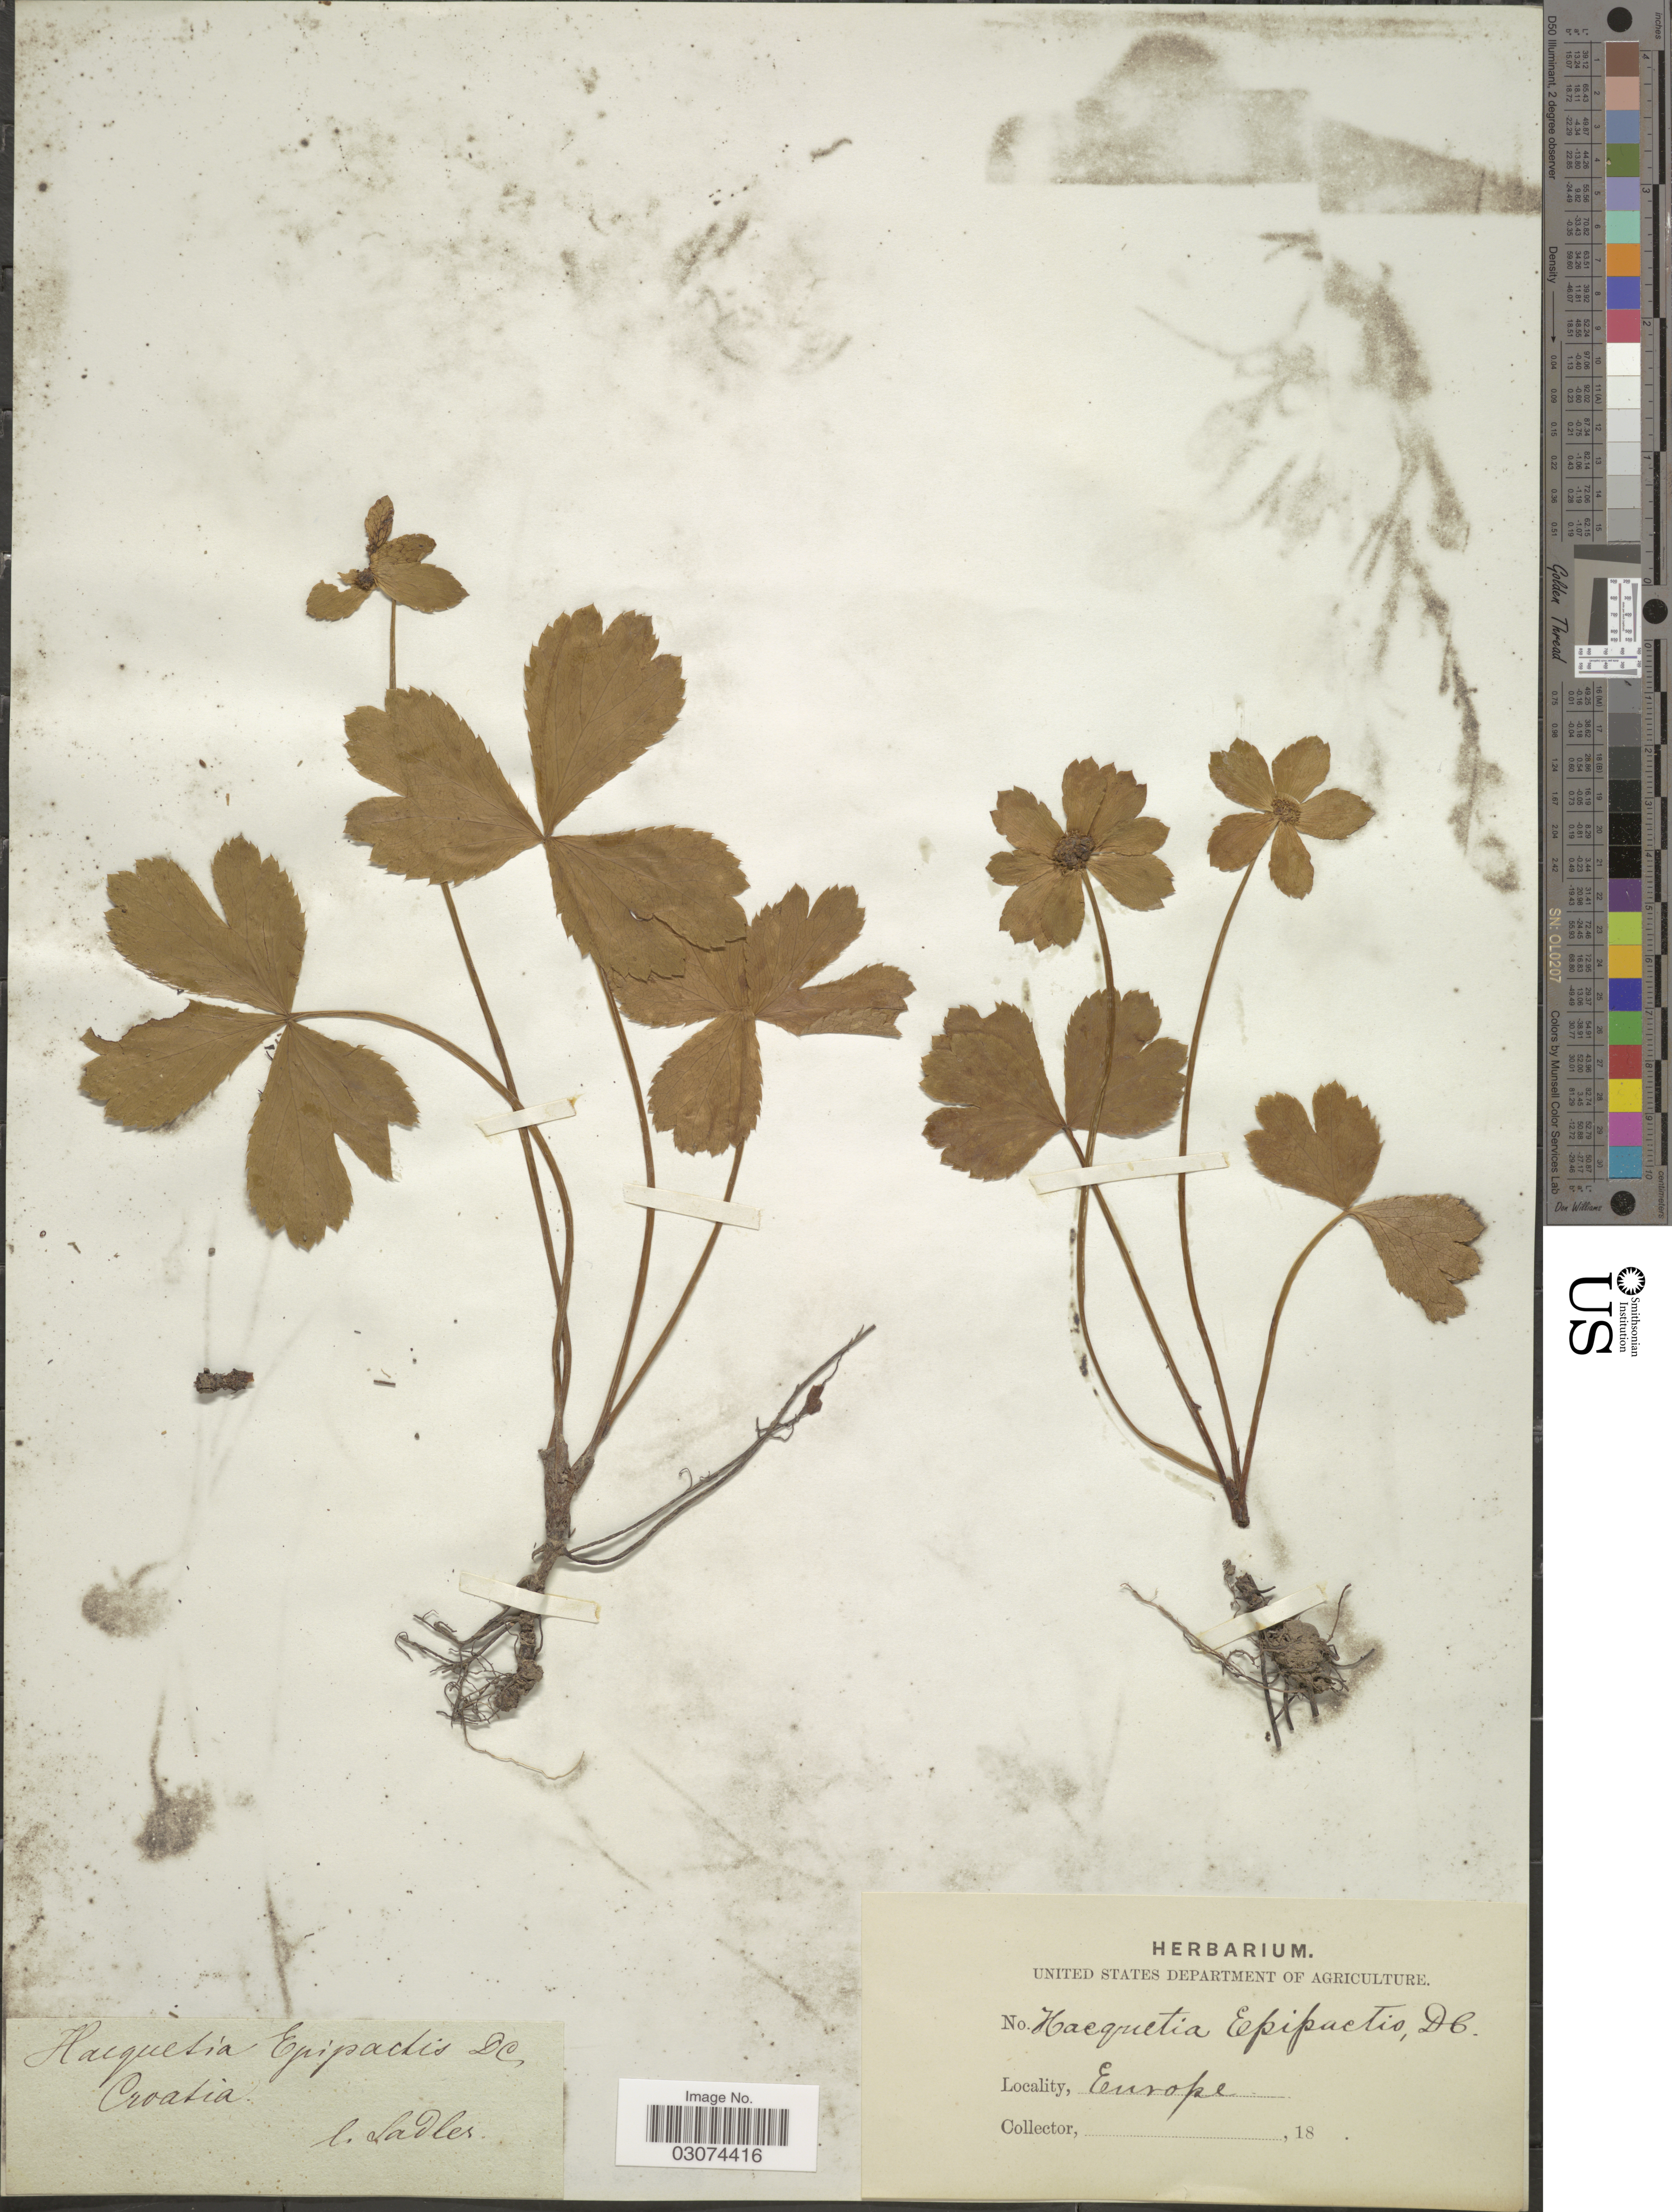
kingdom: Plantae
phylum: Tracheophyta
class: Magnoliopsida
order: Apiales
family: Apiaceae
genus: Hacquetia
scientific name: Hacquetia epipactis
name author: (Scop.) DC.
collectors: -. Sadler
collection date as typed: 18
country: Croatia